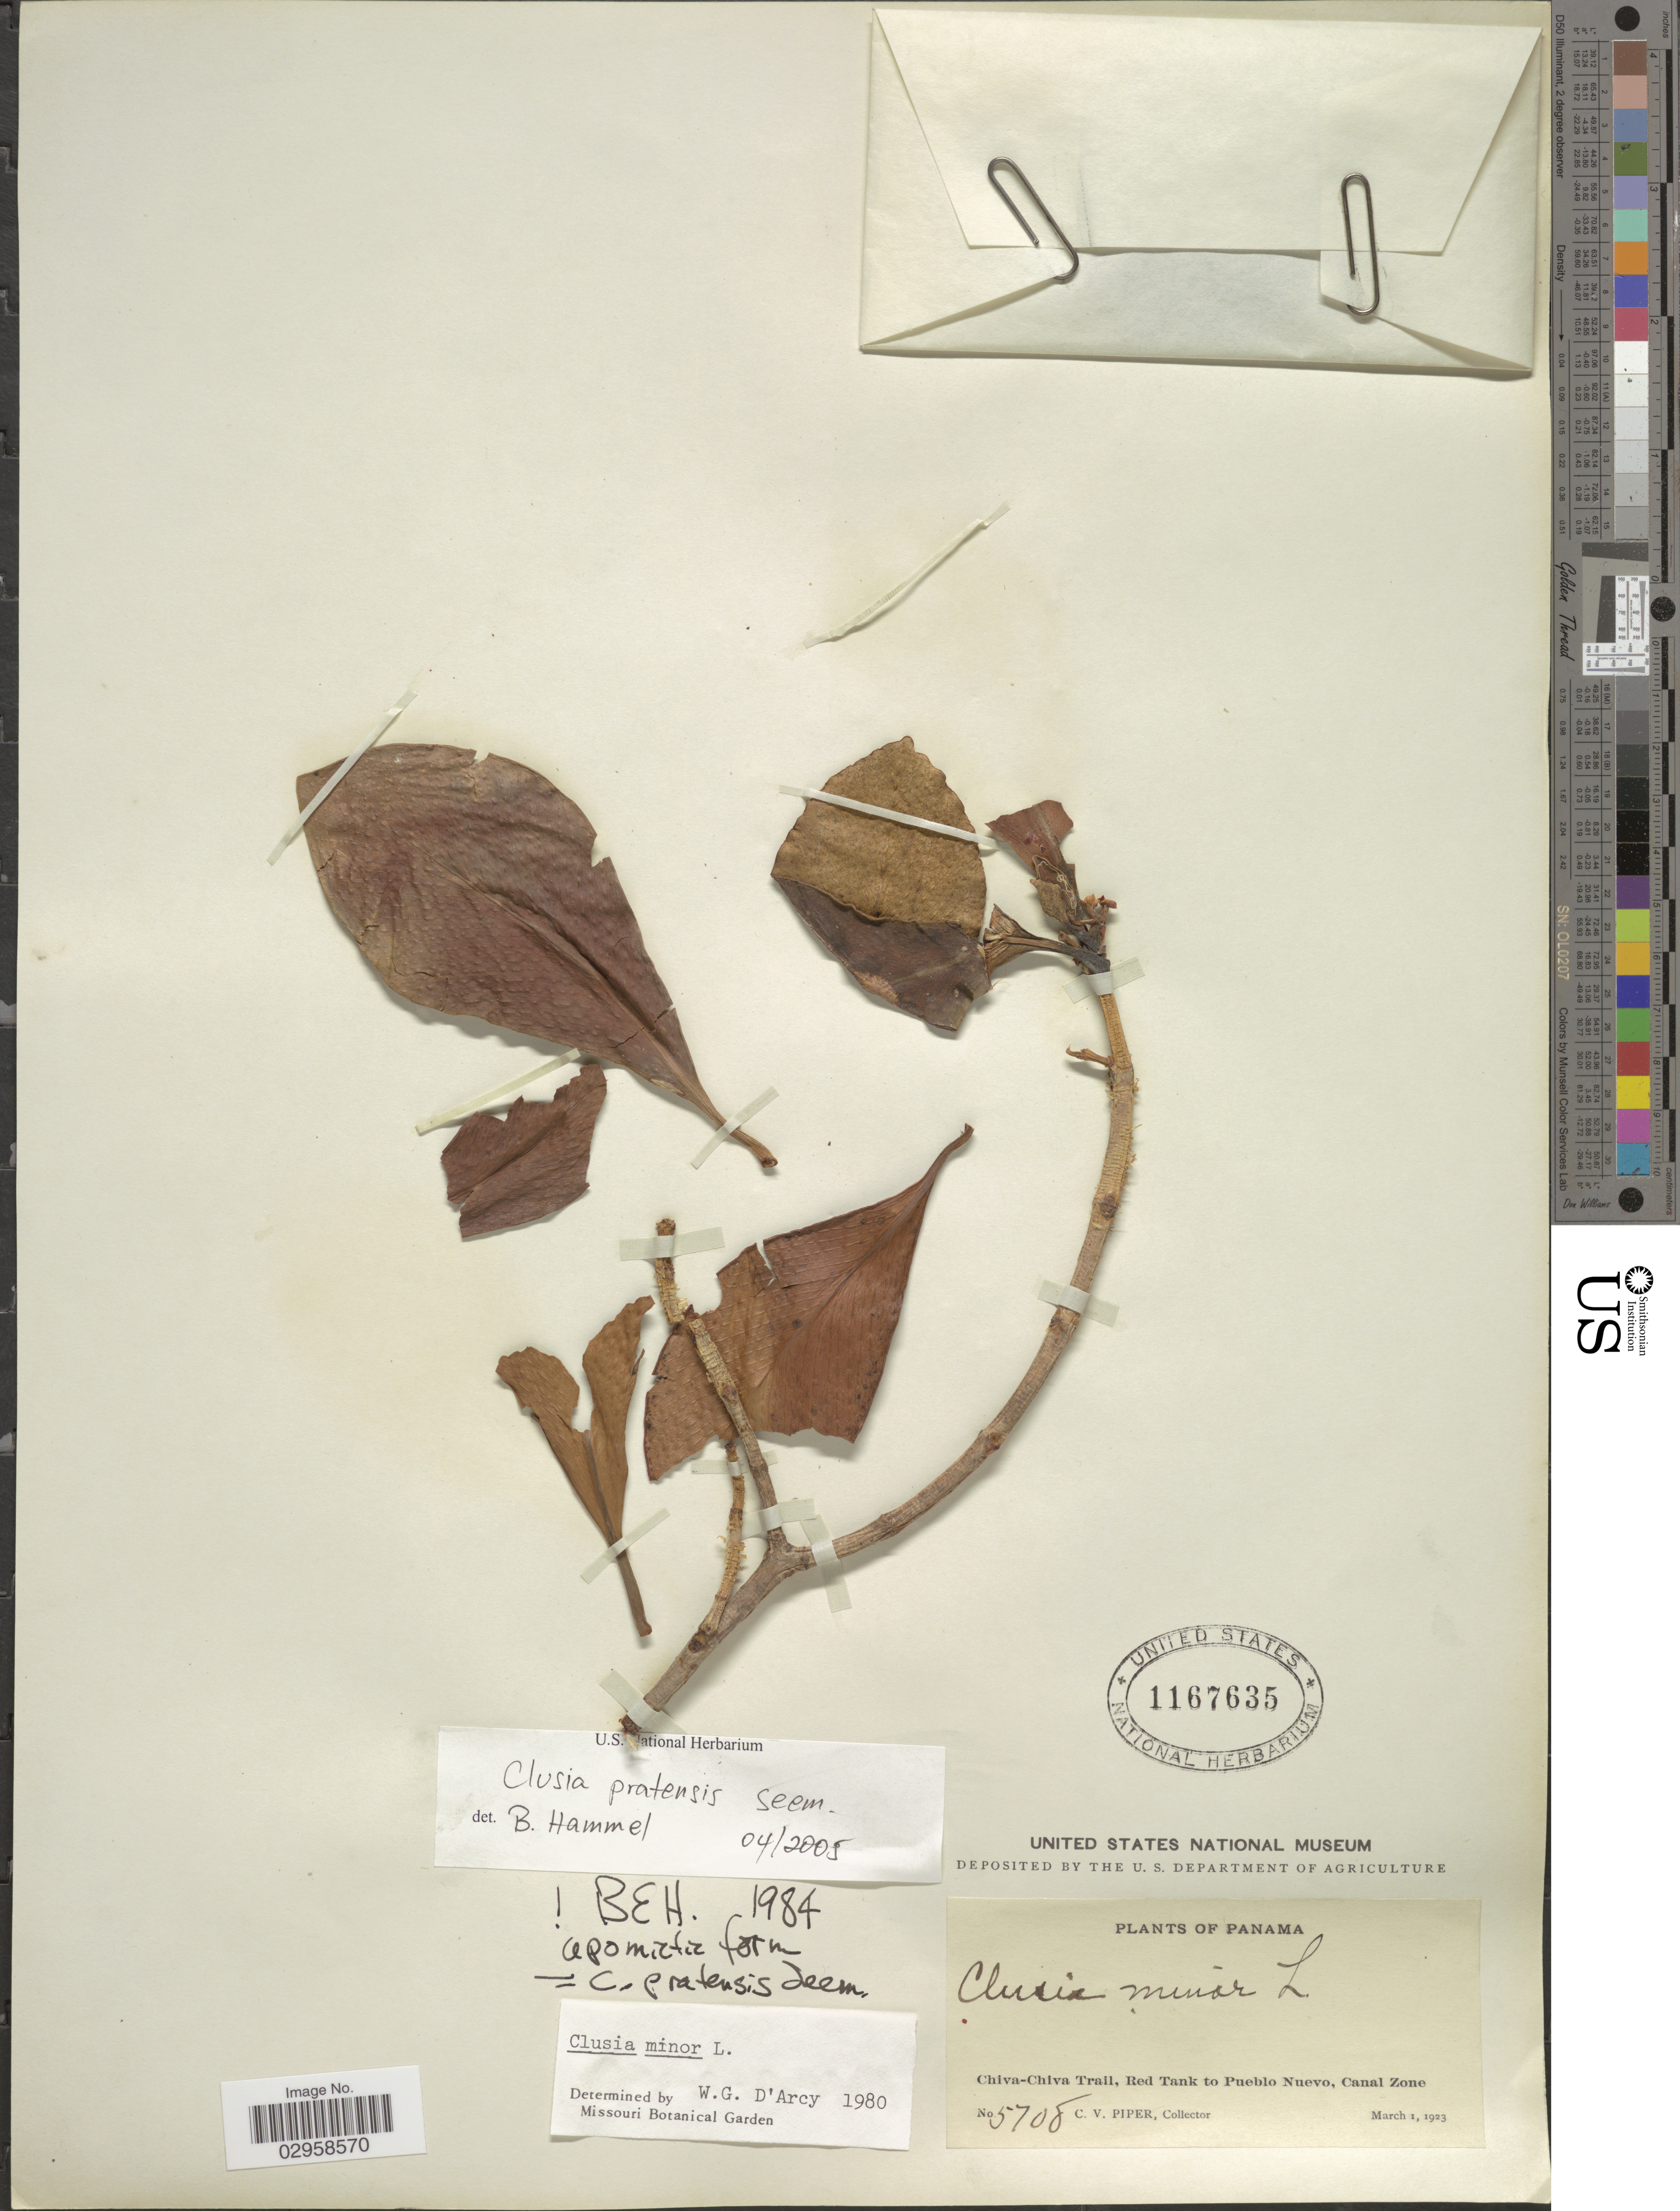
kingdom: Plantae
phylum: Tracheophyta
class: Magnoliopsida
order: Malpighiales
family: Clusiaceae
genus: Clusia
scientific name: Clusia pratensis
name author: Seem.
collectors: C. V. Piper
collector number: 5708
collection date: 1923-03-01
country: Panama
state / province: Panamá / Panamá Oeste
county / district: Canal Zone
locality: Chiva-Chiva Trail, Red Tank to Pueblo Nuevo.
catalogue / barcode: US 1167635